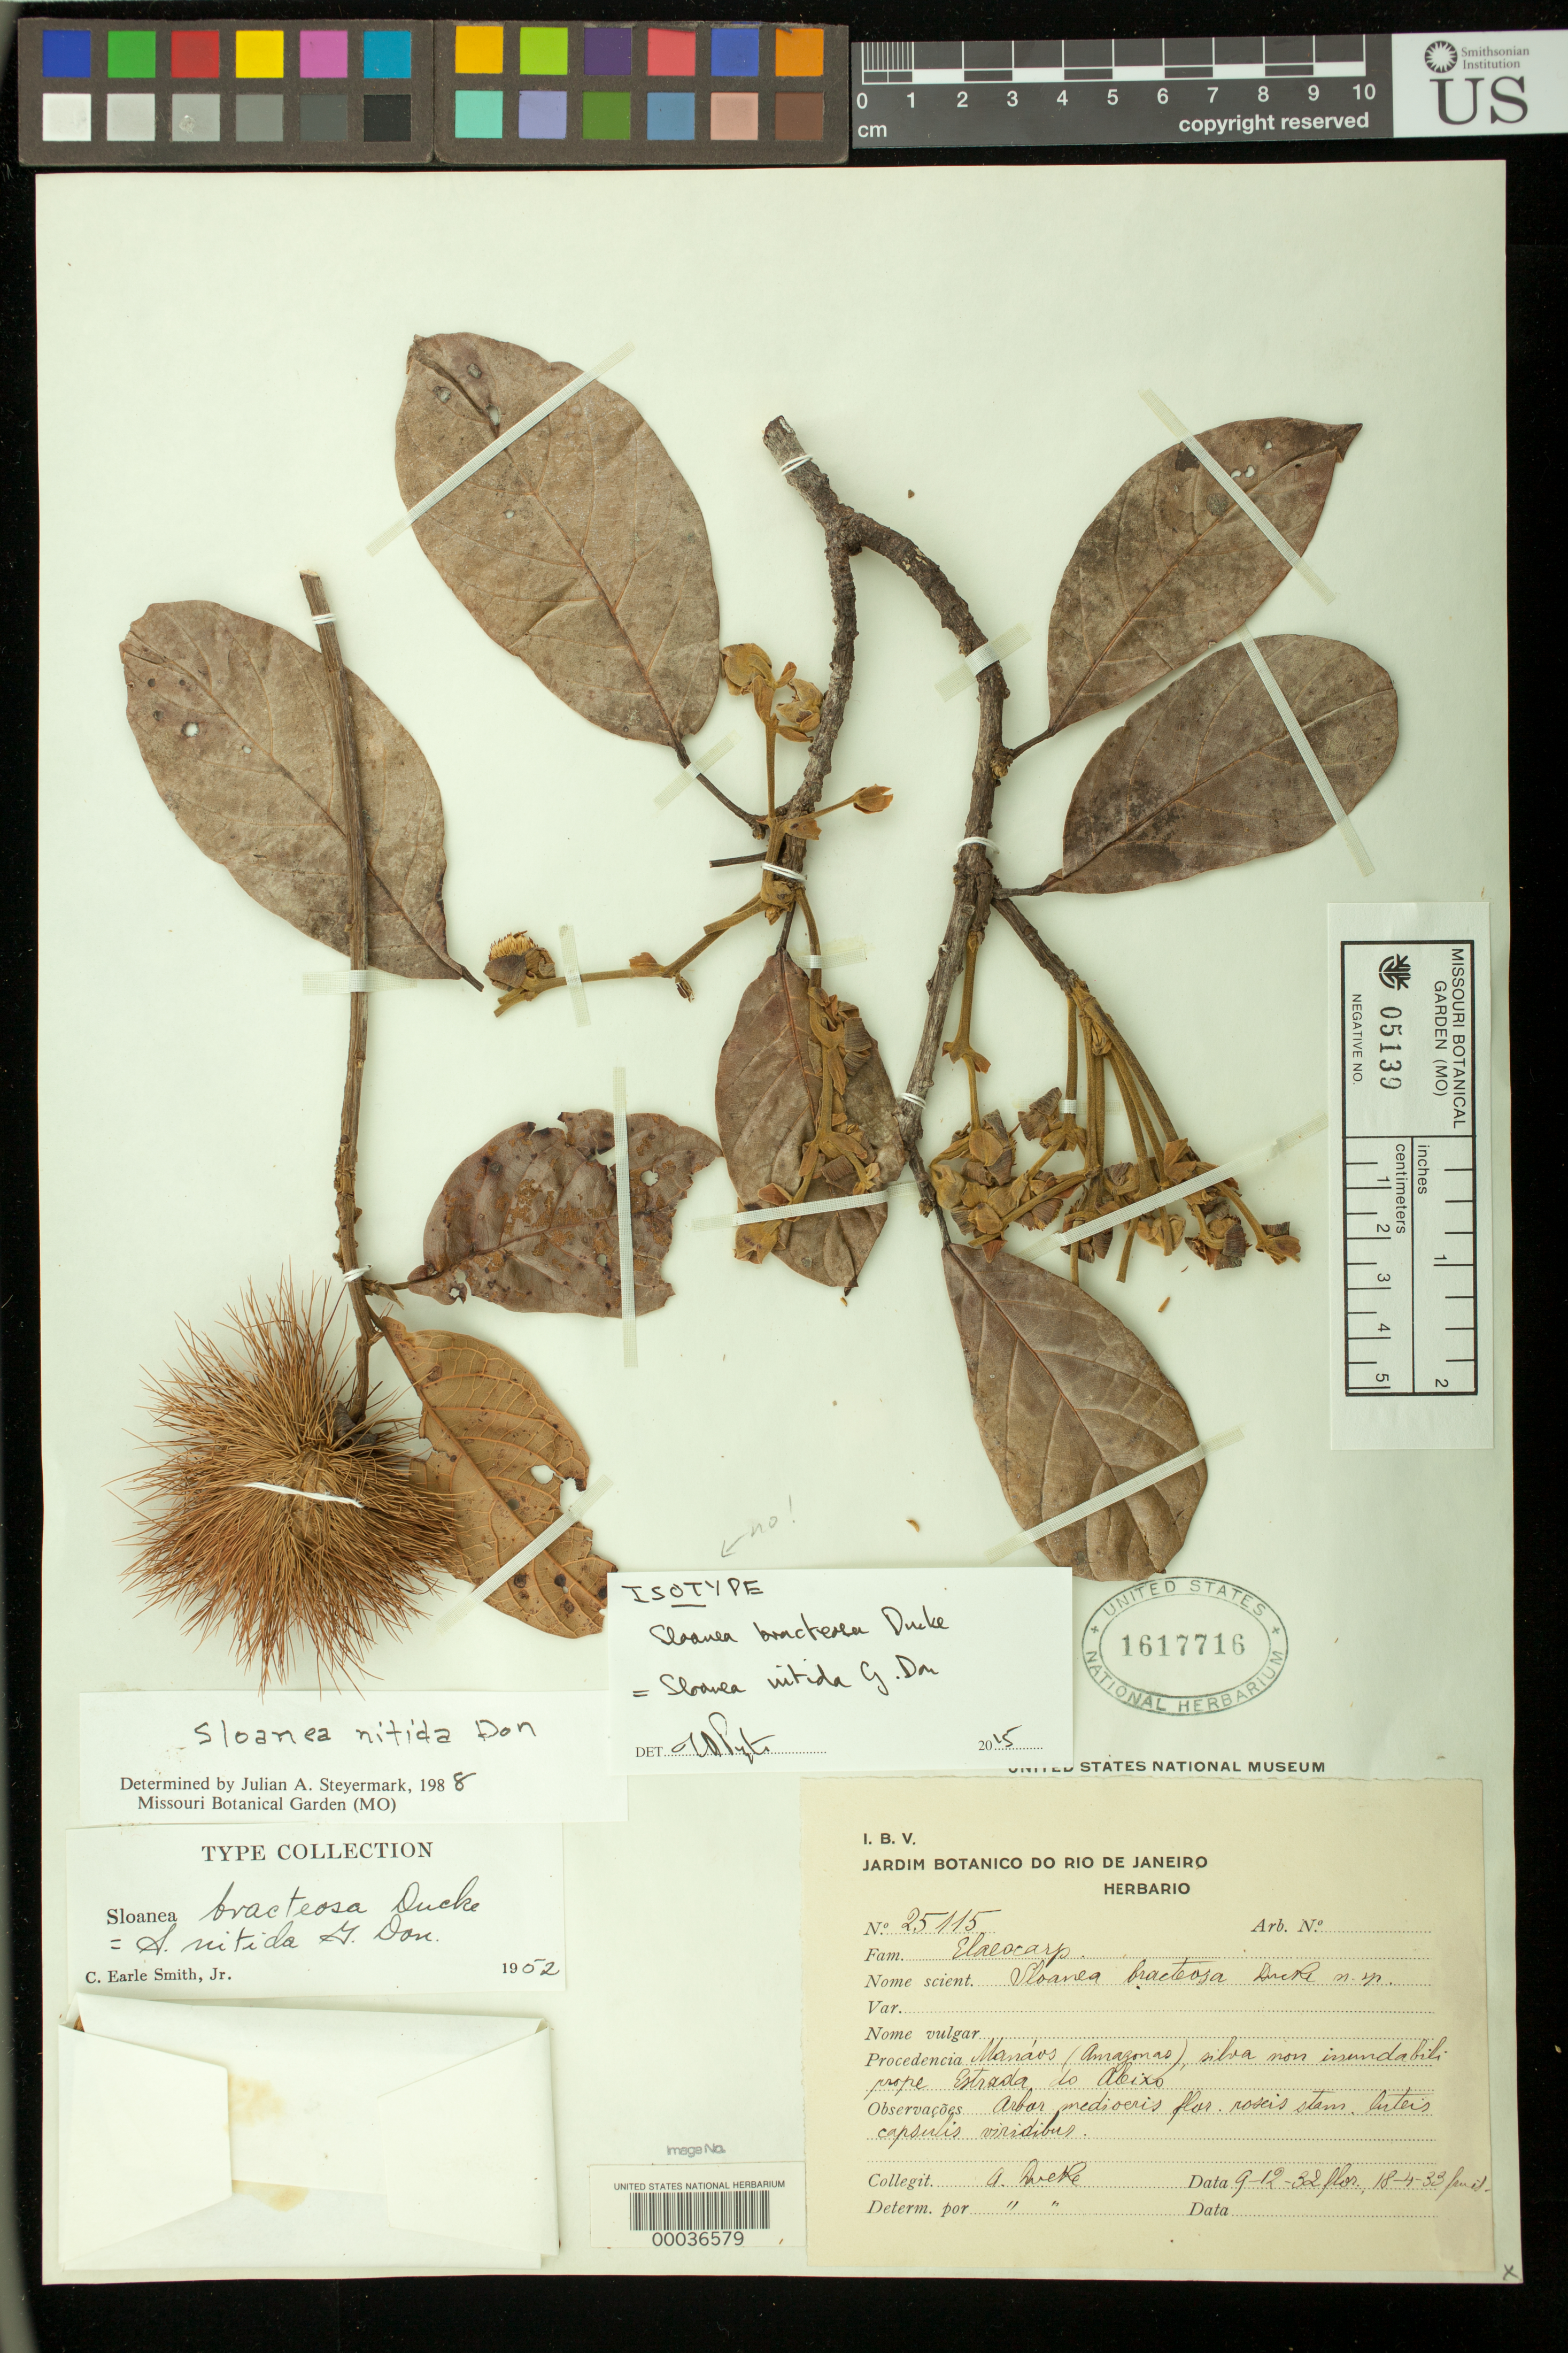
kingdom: Plantae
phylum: Tracheophyta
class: Magnoliopsida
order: Oxalidales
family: Elaeocarpaceae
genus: Sloanea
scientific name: Sloanea bracteosa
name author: Ducke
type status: Isosyntype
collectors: A. Ducke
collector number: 25115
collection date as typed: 9-12-32 flor.; 18-48-33 fruct.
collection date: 1932-12-09,1933-04-18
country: Brazil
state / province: Amazonas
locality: Manáos (Amazonas), silva non inundabili prope Estrada do Aleixo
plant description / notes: Annotated as "isotype" by T.D. Pennington (2015) but specimen is mounted with 2 elements; protologue cites single collection but with 2 separate dates [syntypes] and specimen label reflects "9-12-32 flor., 18-4-33 fruct."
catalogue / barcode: US 1617716